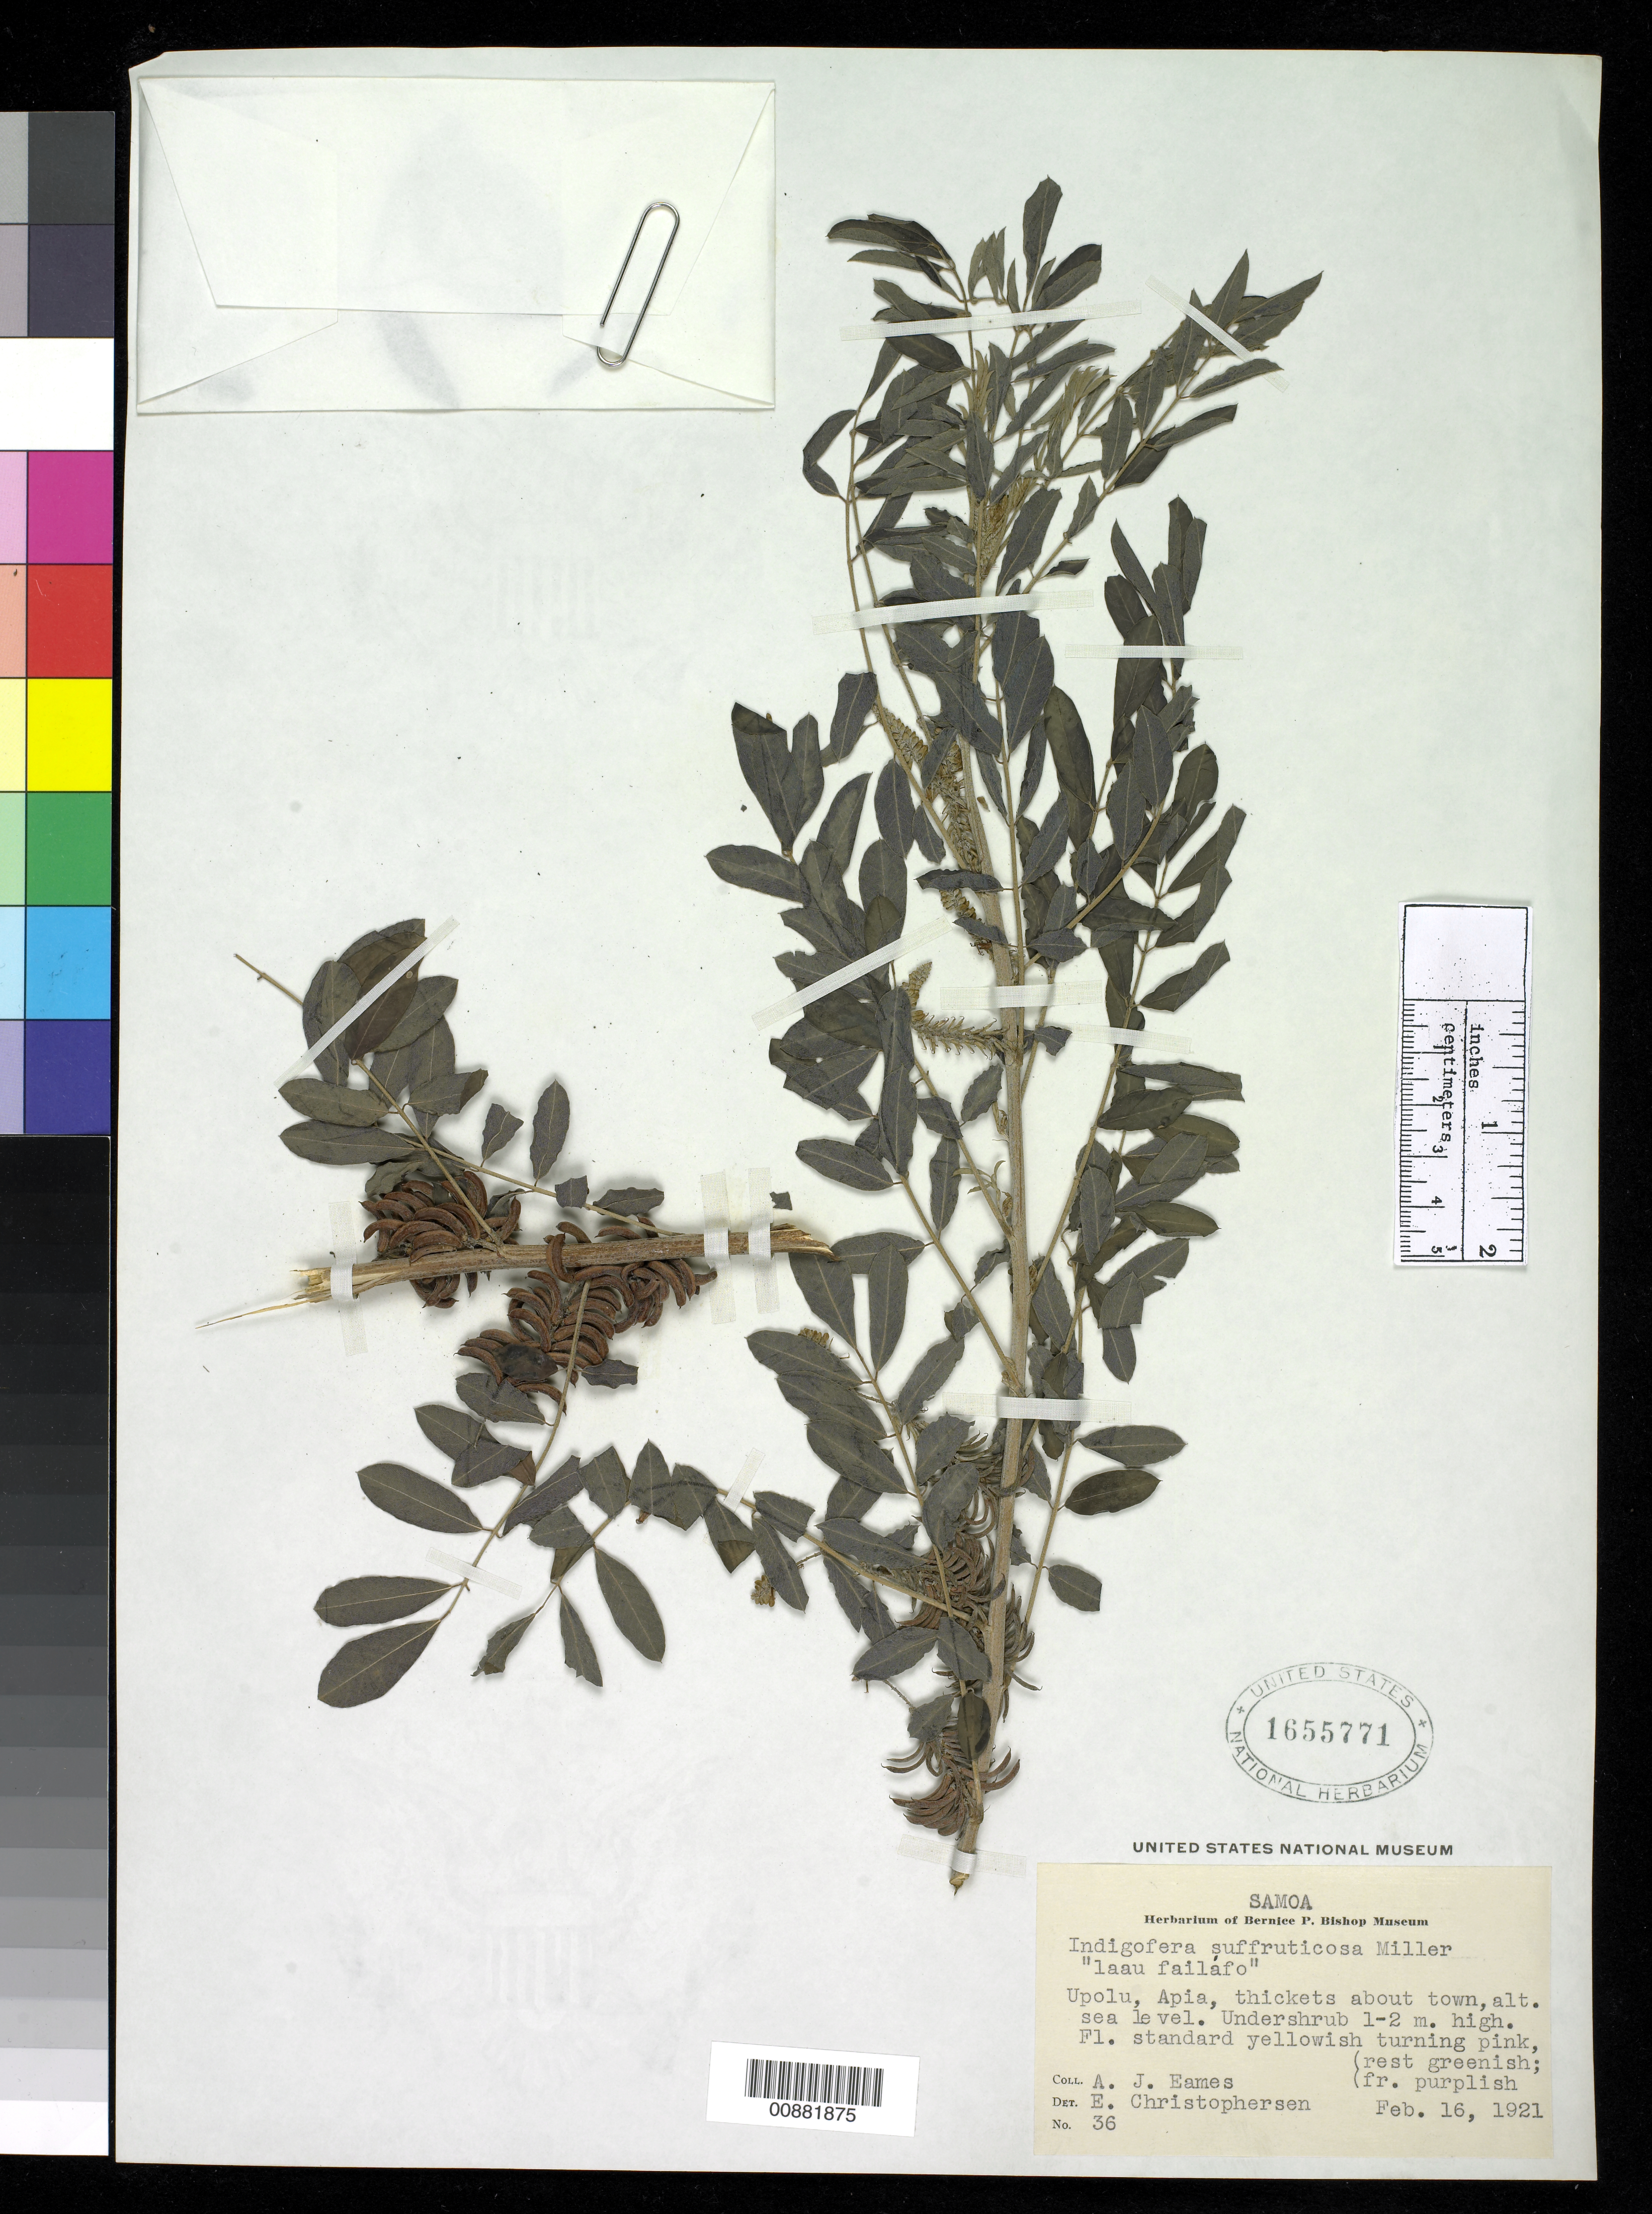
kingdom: Plantae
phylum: Tracheophyta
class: Magnoliopsida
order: Fabales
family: Fabaceae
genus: Indigofera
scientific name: Indigofera suffruticosa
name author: Mill.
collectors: A. J. Eames & E. Christophersen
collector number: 36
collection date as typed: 16 Feb 1921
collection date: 1921-02-16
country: Samoa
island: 'Upolu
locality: Upolu, Apia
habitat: thickets about town, sea level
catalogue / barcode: US 1655771